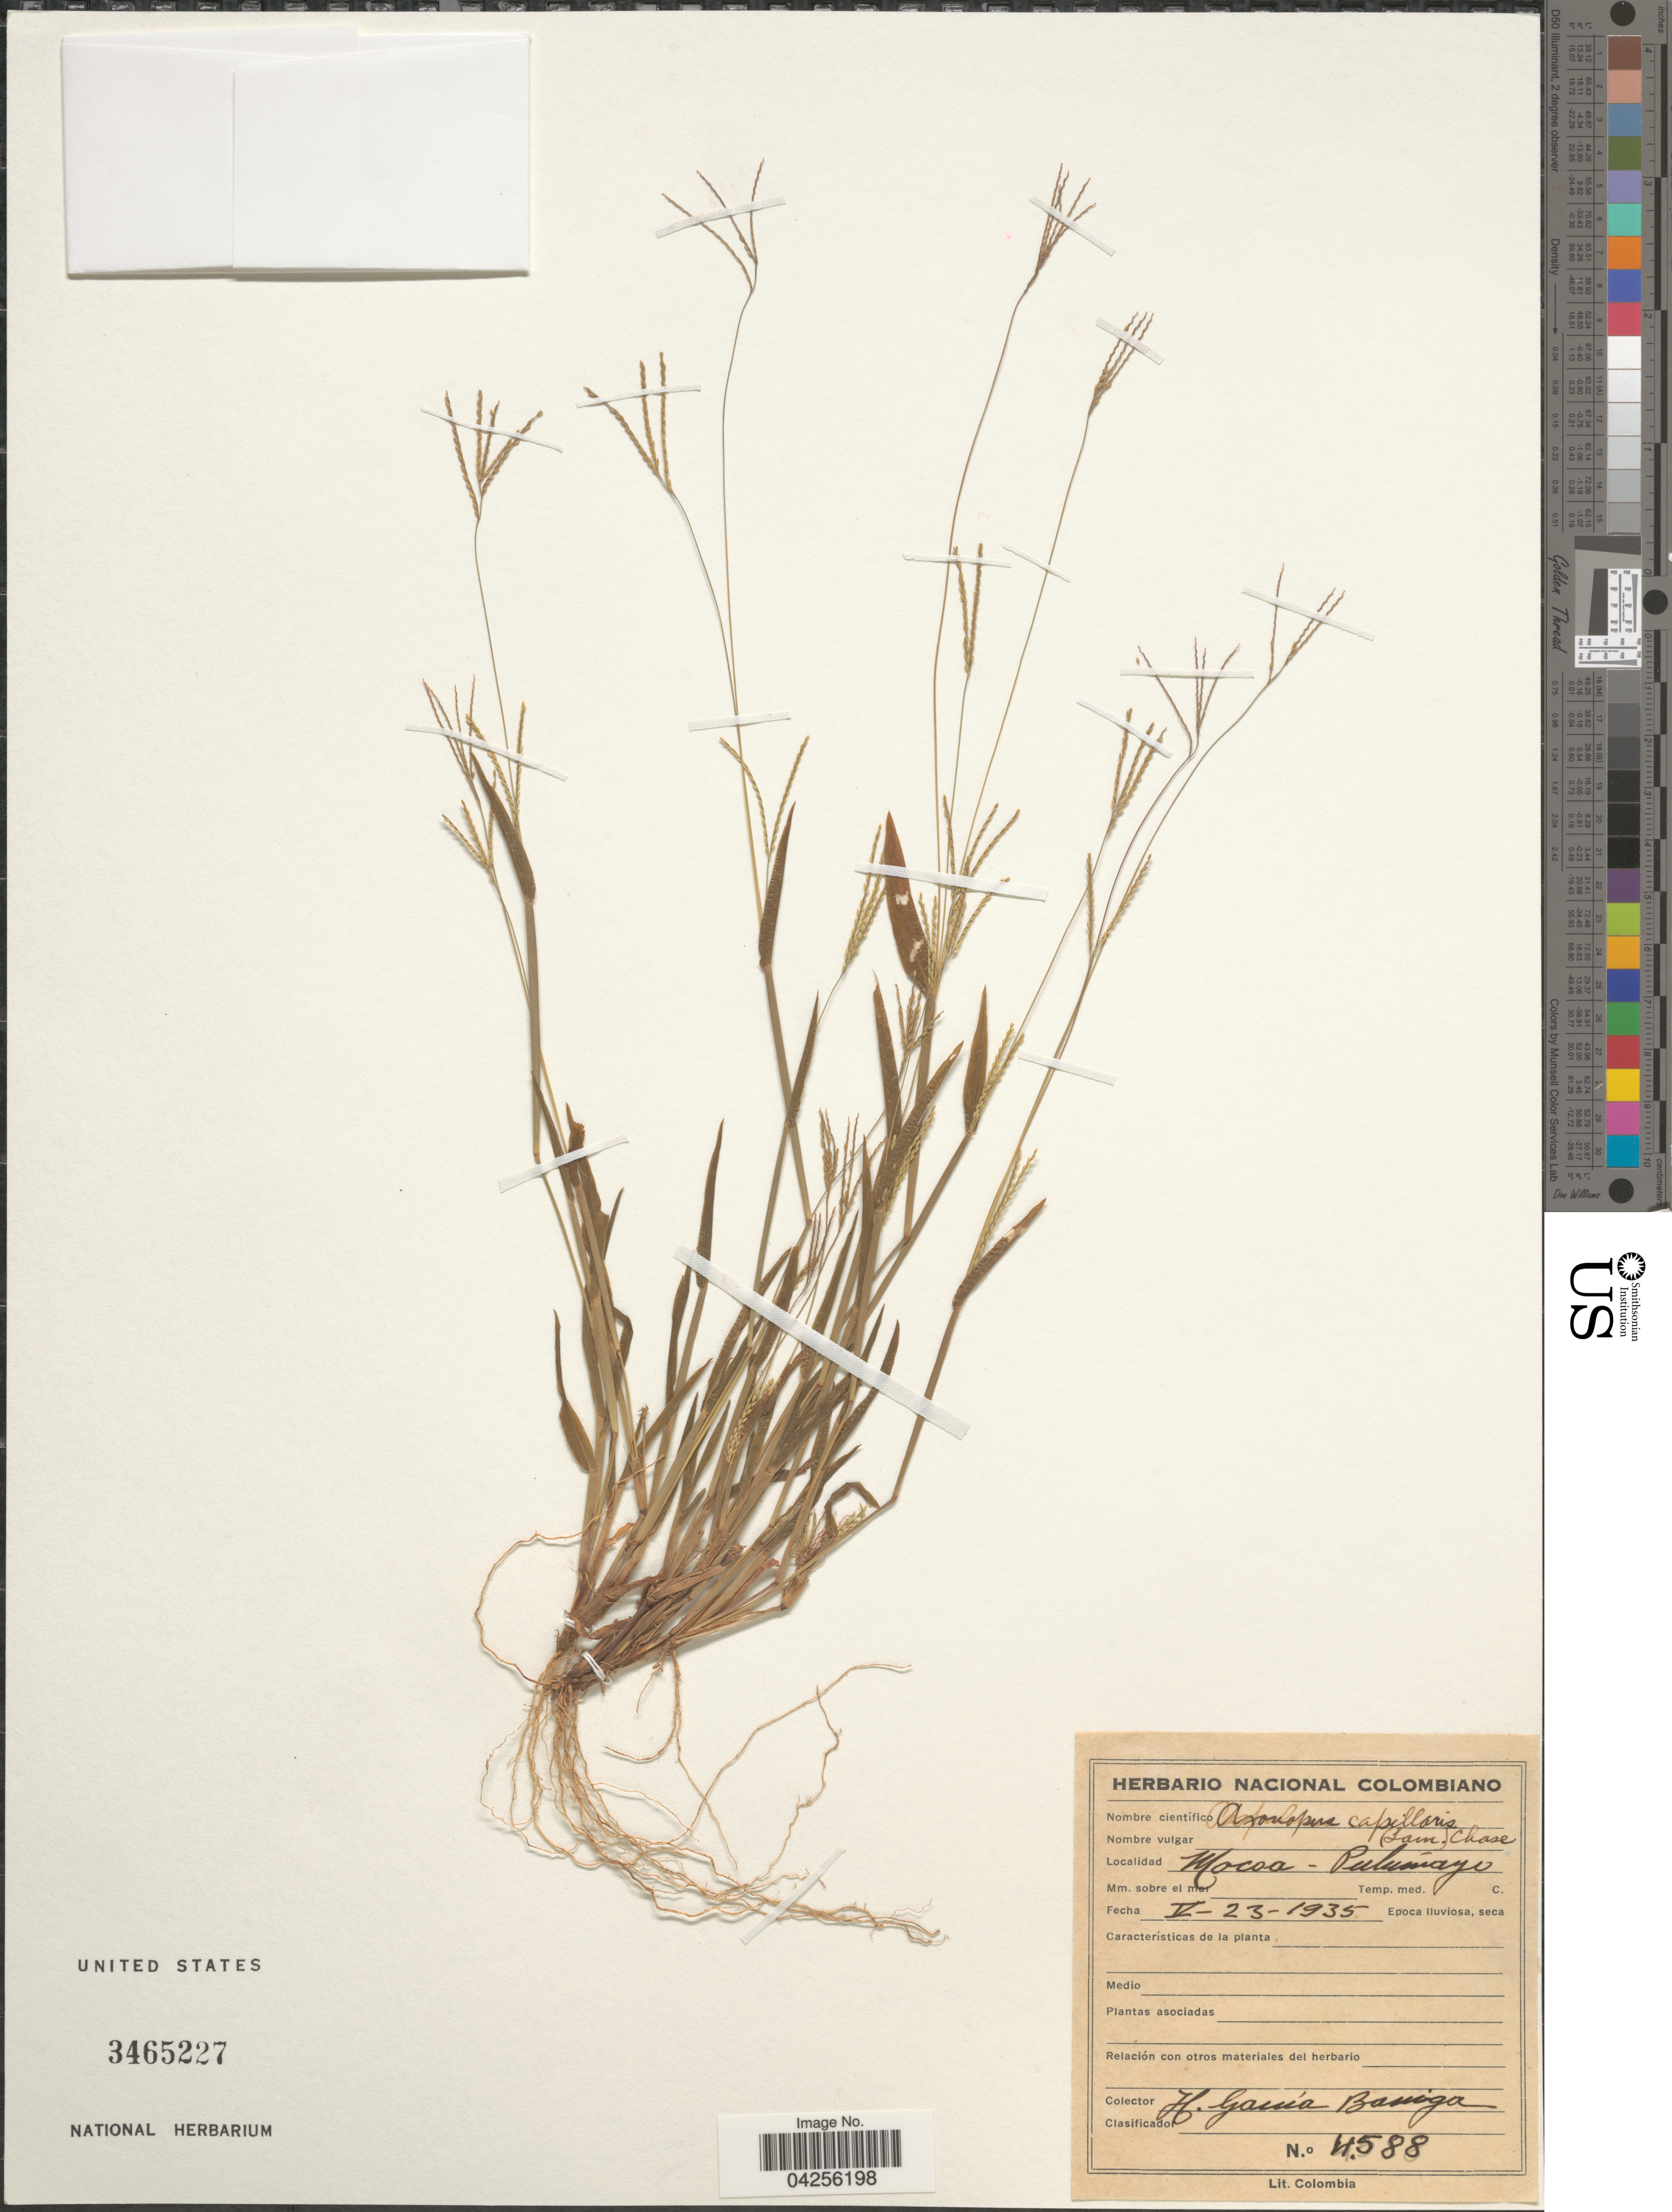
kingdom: Plantae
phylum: Tracheophyta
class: Liliopsida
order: Poales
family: Poaceae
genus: Axonopus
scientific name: Axonopus capillaris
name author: (Lam.) Chase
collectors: H. García Barriga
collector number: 4588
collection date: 1935-05-23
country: Colombia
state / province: Putumayo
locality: Mocoa.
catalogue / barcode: US 3465227